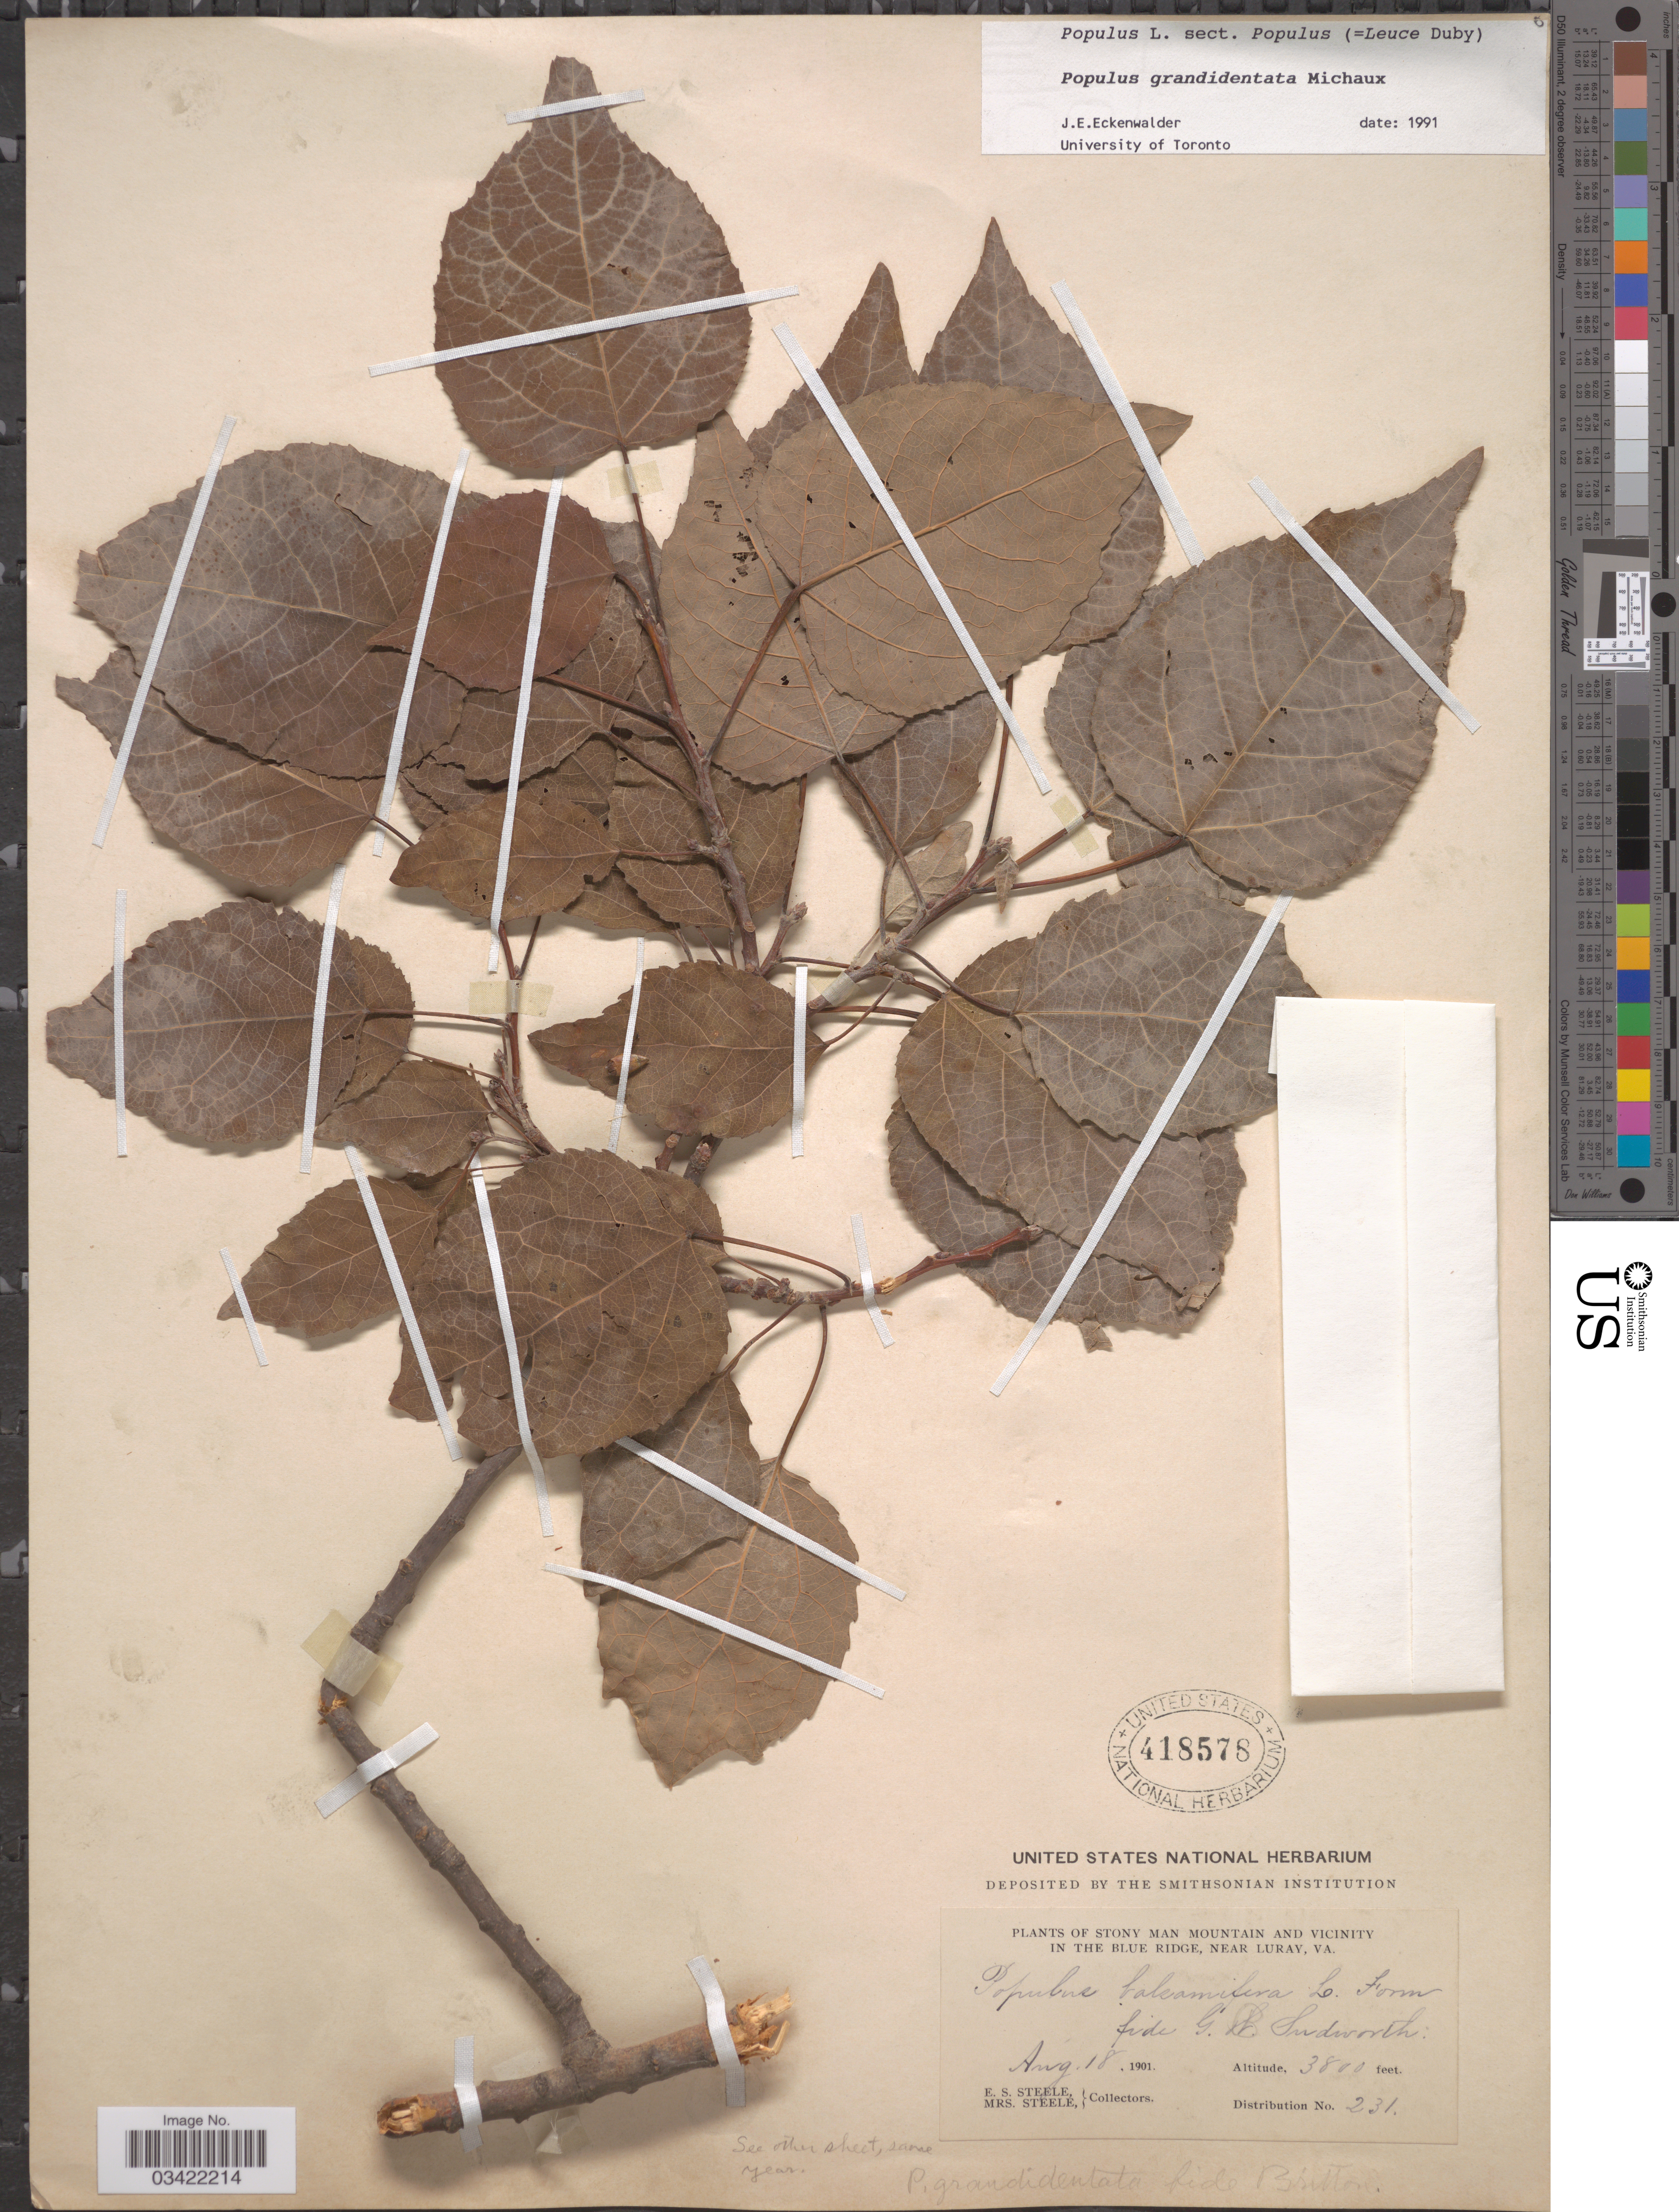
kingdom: Plantae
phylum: Tracheophyta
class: Magnoliopsida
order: Malpighiales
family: Salicaceae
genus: Populus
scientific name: Populus grandidentata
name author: Michx.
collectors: E. Steele & Mrs. E. S. Steele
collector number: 231?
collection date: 1901-08-18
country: United States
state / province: Virginia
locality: Stony Man Mountain and vicinity. In the Blue Ridge, near Luray.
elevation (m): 1158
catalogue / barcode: US 418578